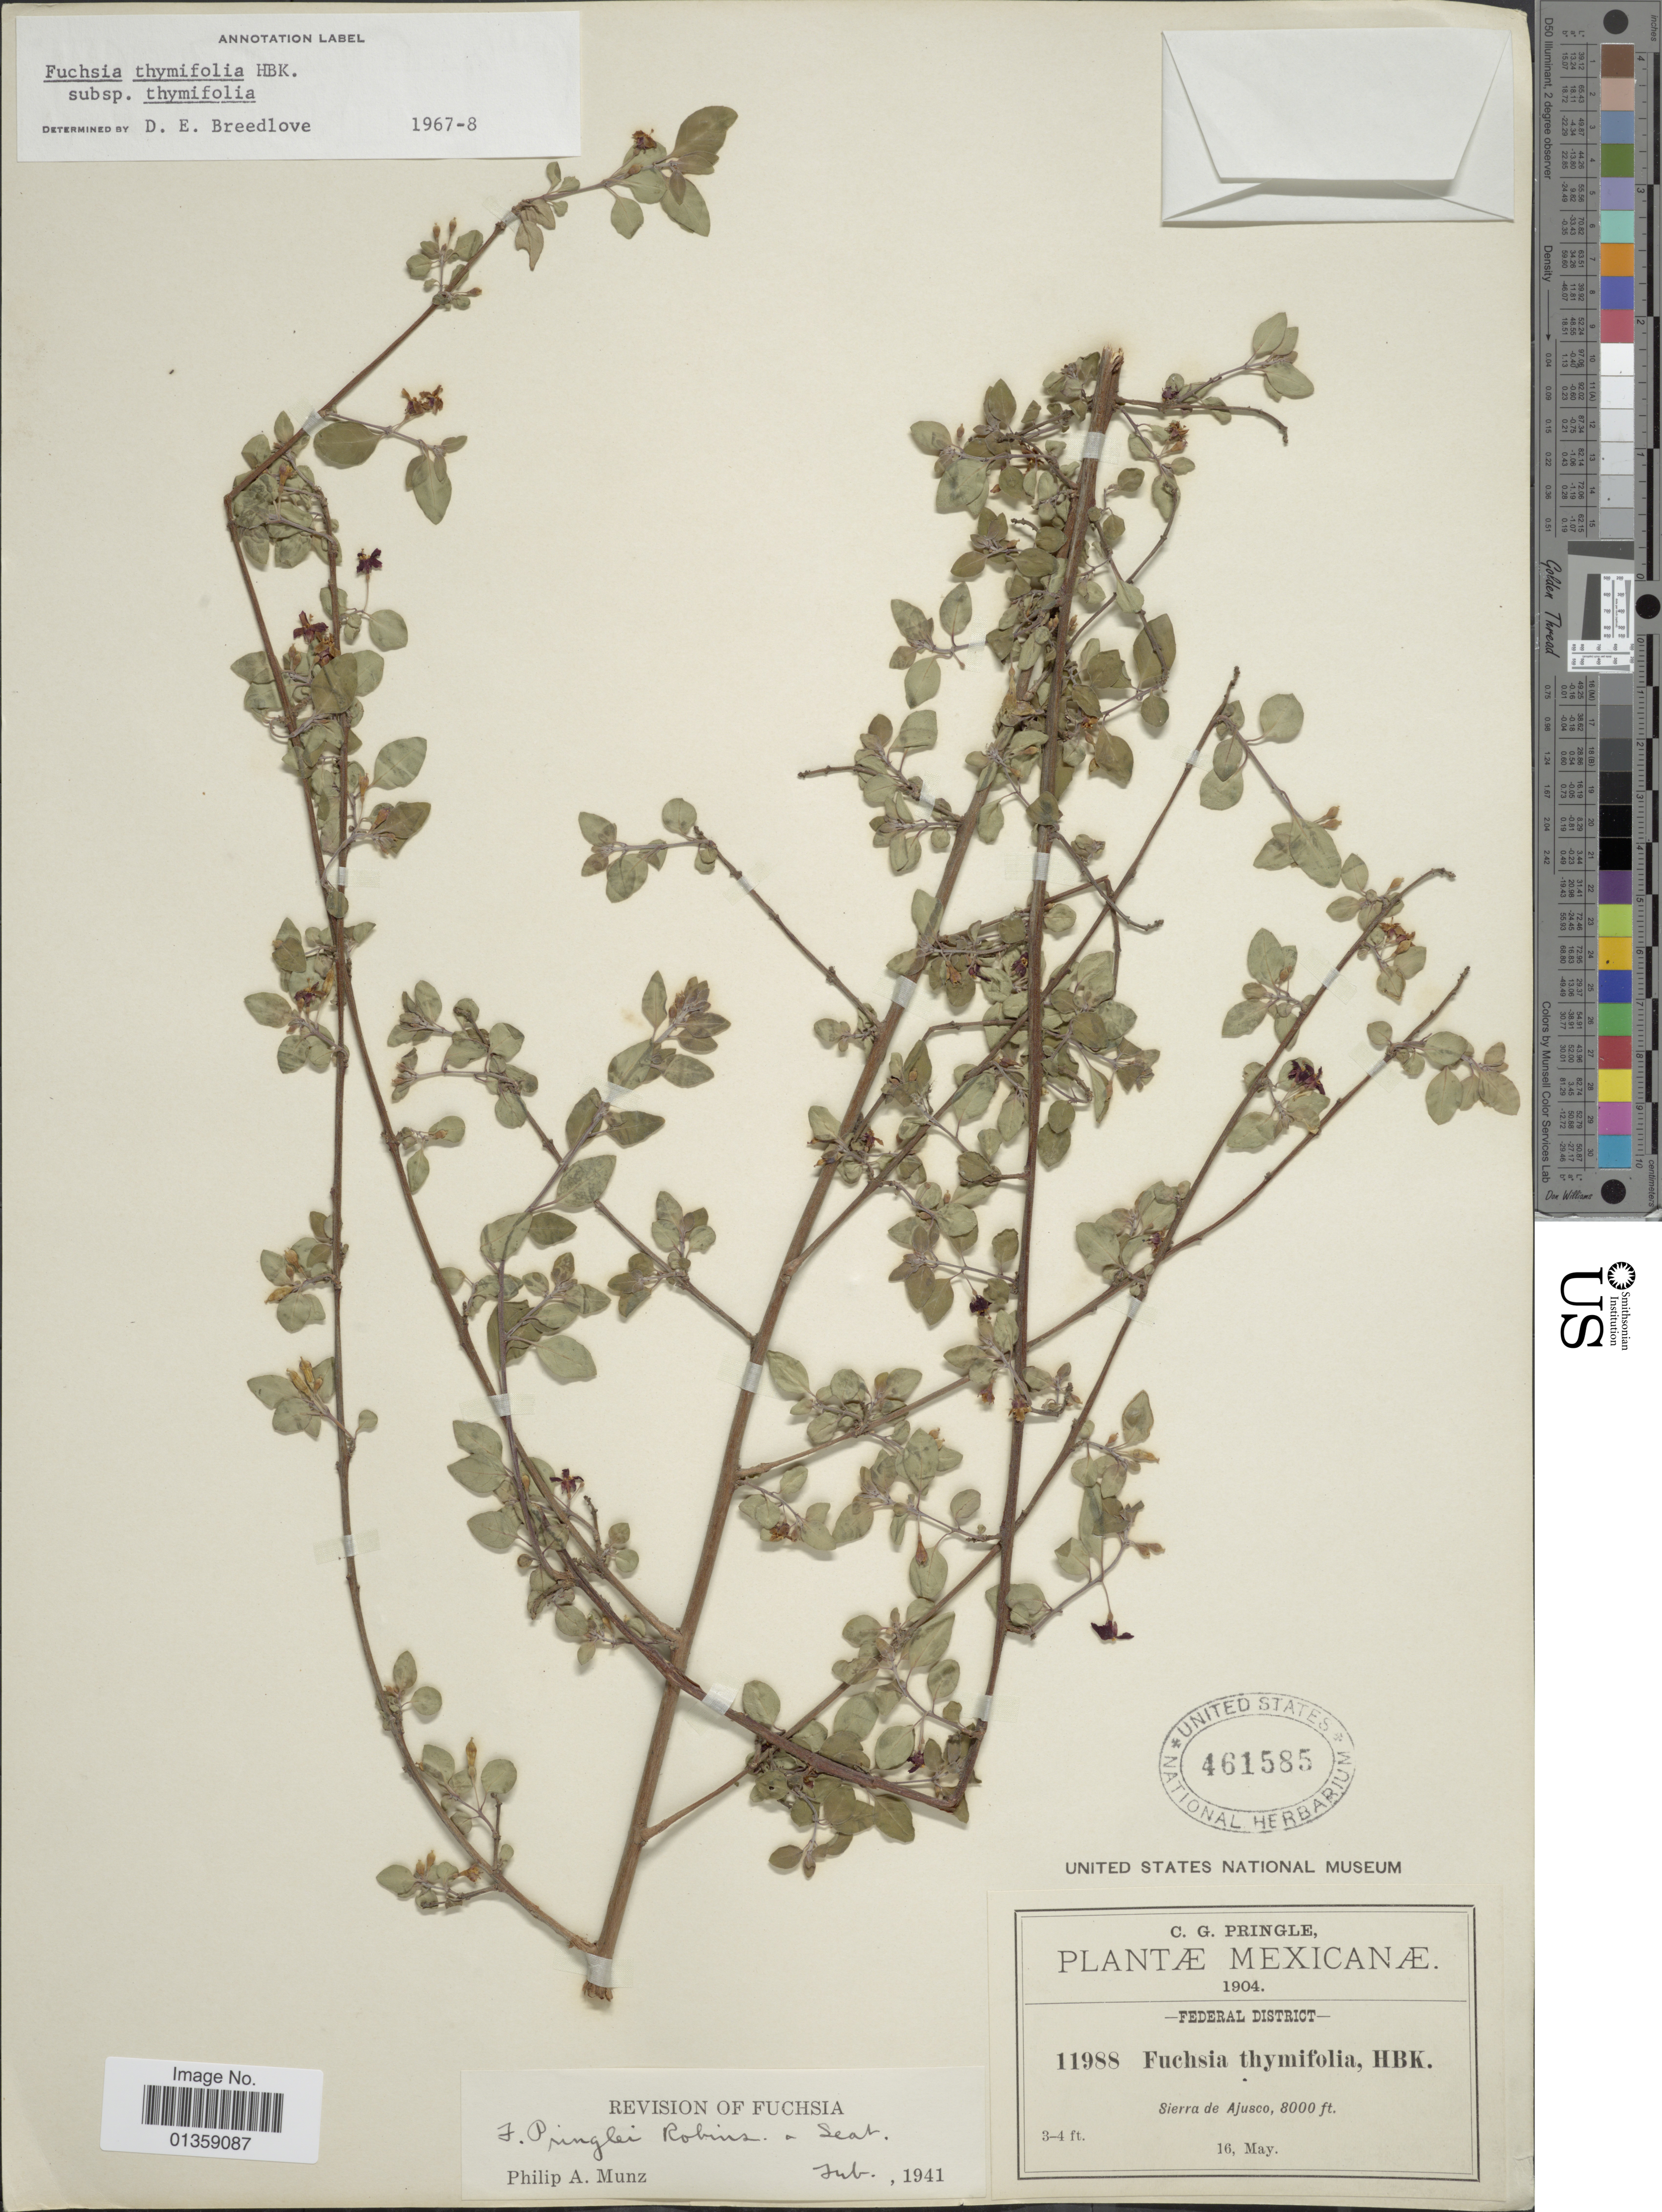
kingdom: Plantae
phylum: Tracheophyta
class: Magnoliopsida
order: Myrtales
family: Onagraceae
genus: Fuchsia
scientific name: Fuchsia thymifolia subsp. thymifolia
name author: Kunth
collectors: C. G. Pringle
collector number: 11988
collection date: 1904-05-16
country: Mexico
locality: Federal District. Sierra de Ajusco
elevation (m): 2438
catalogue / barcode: US 461585